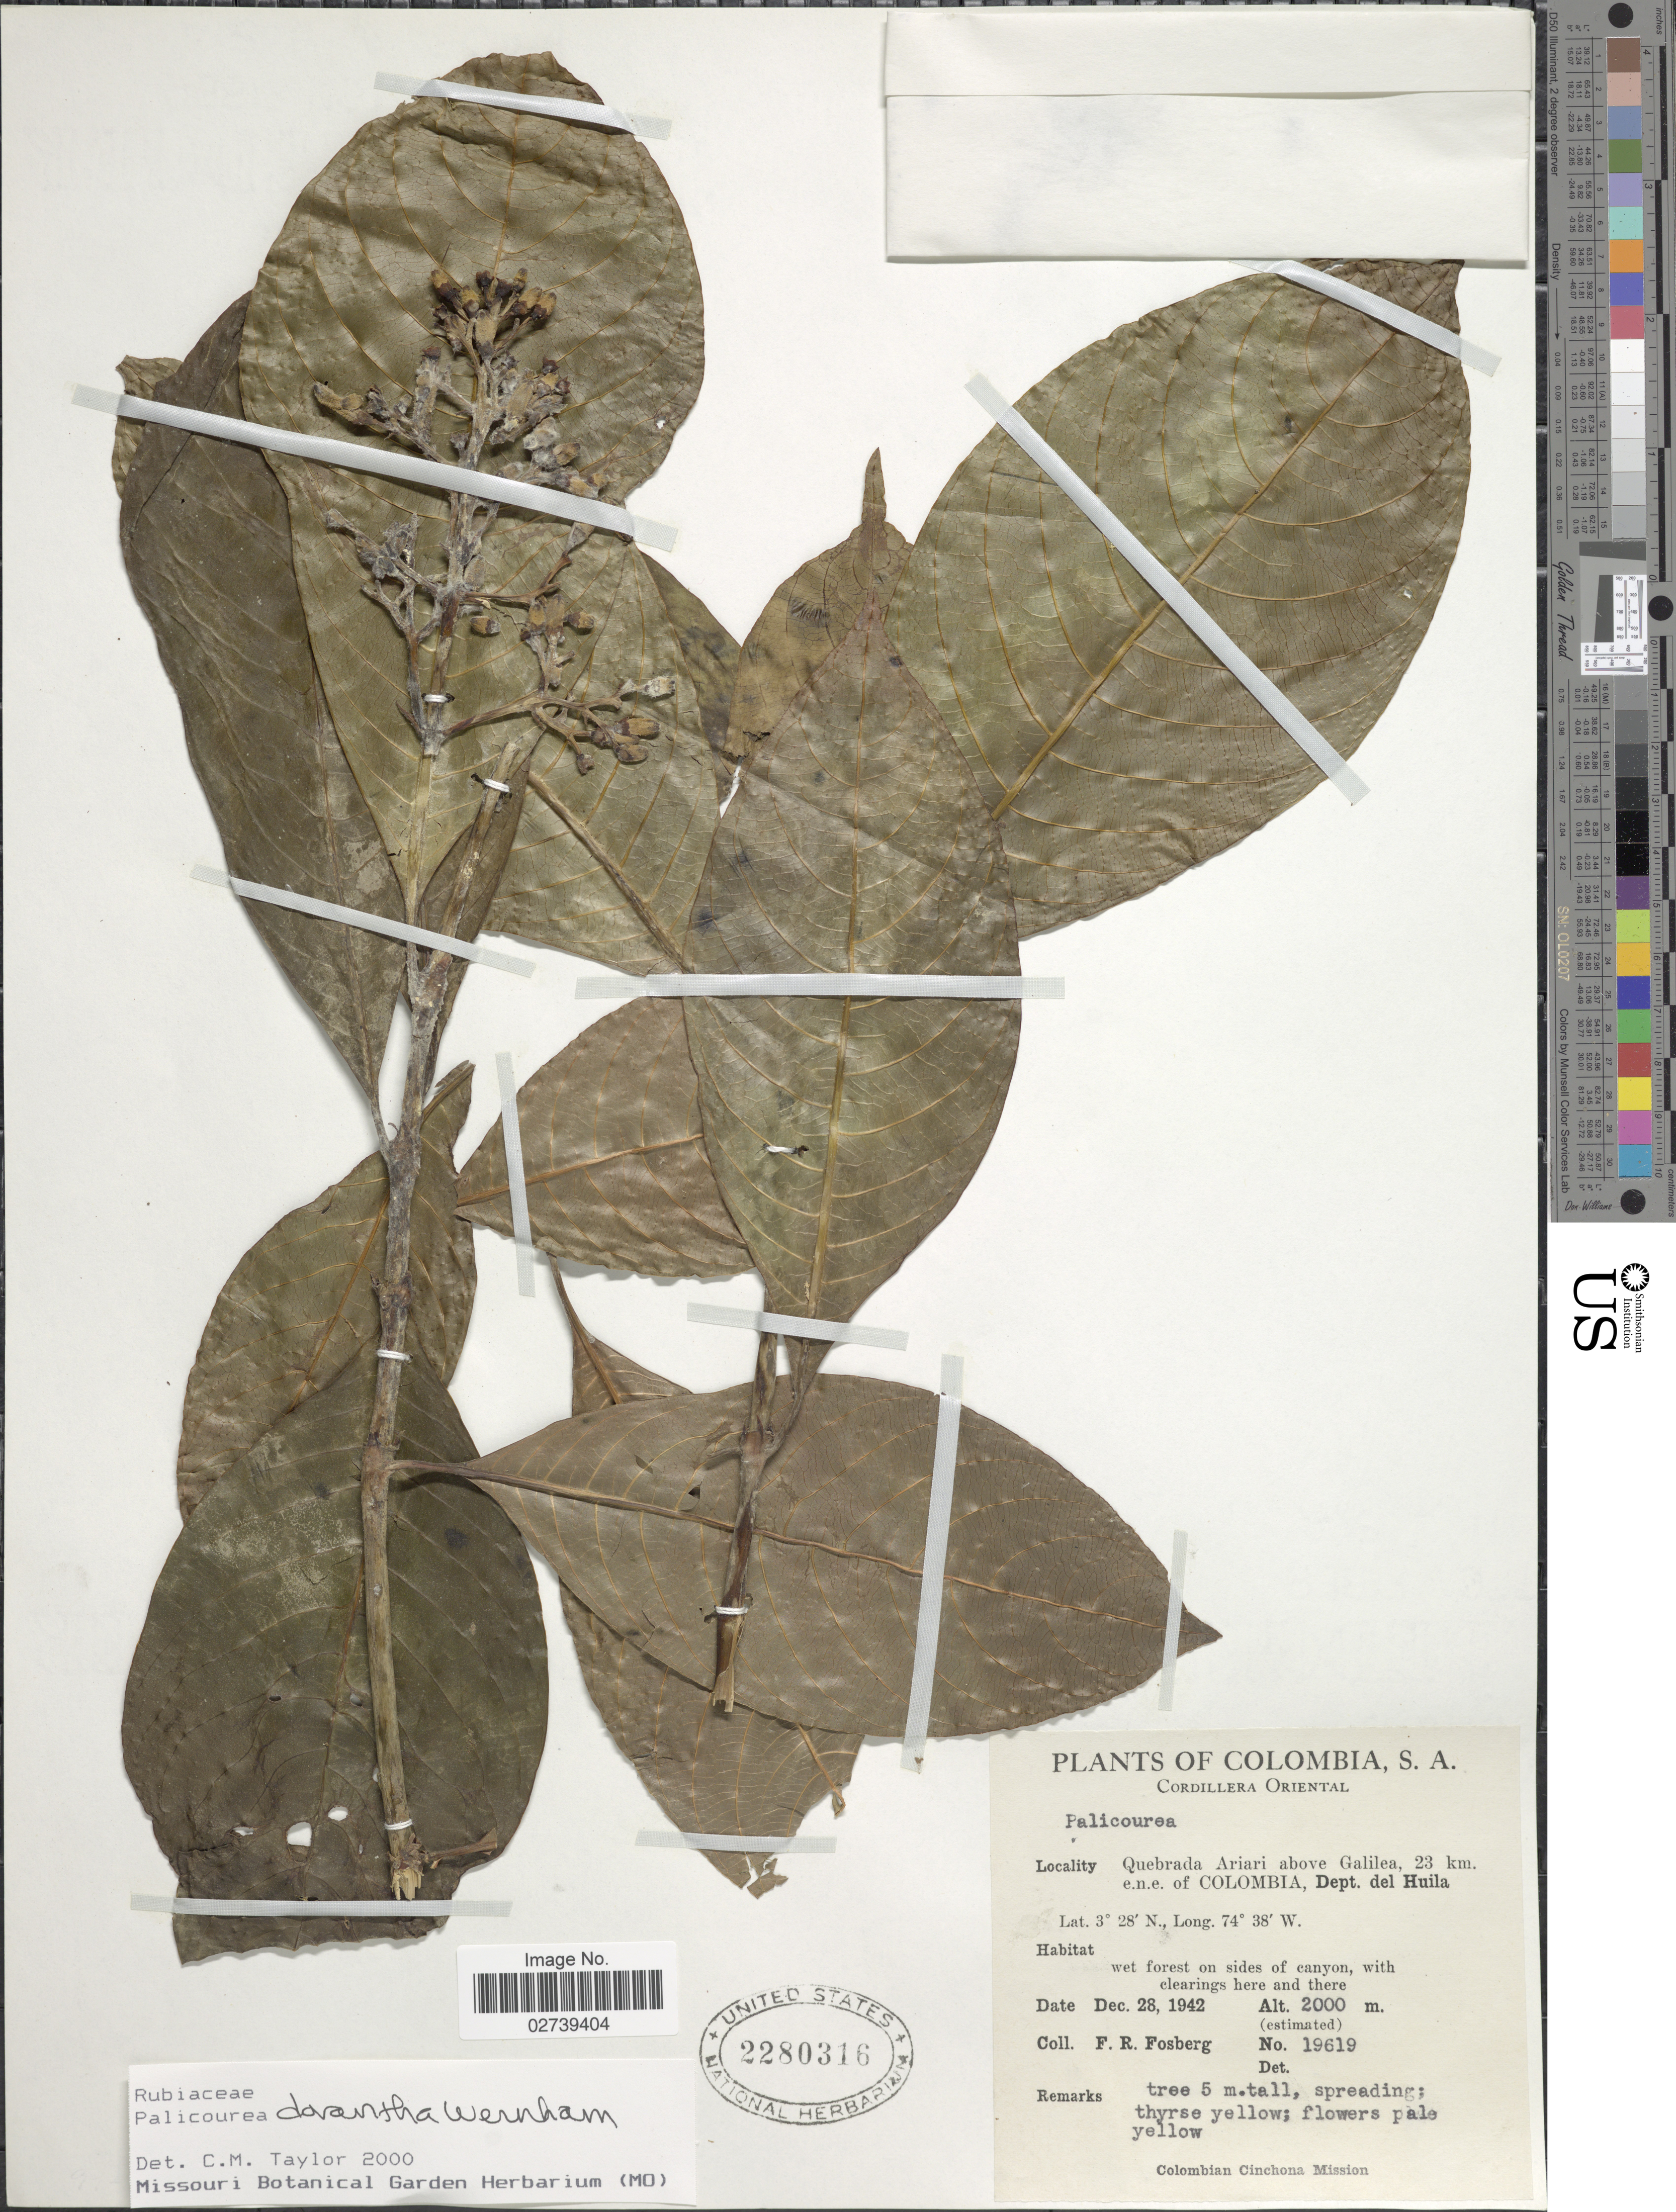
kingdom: Plantae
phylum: Tracheophyta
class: Magnoliopsida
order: Gentianales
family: Rubiaceae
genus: Palicourea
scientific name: Palicourea dorantha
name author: Wernham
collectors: F. R. Fosberg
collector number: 19619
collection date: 1942-12-28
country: Colombia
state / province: Huila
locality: S.A., Cordillera Oriental, Quebrada Ariari above Galilea, 23 km. e.n.e. of Colombia, wet forest on sides of canyon.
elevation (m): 2000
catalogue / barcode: US 2280316